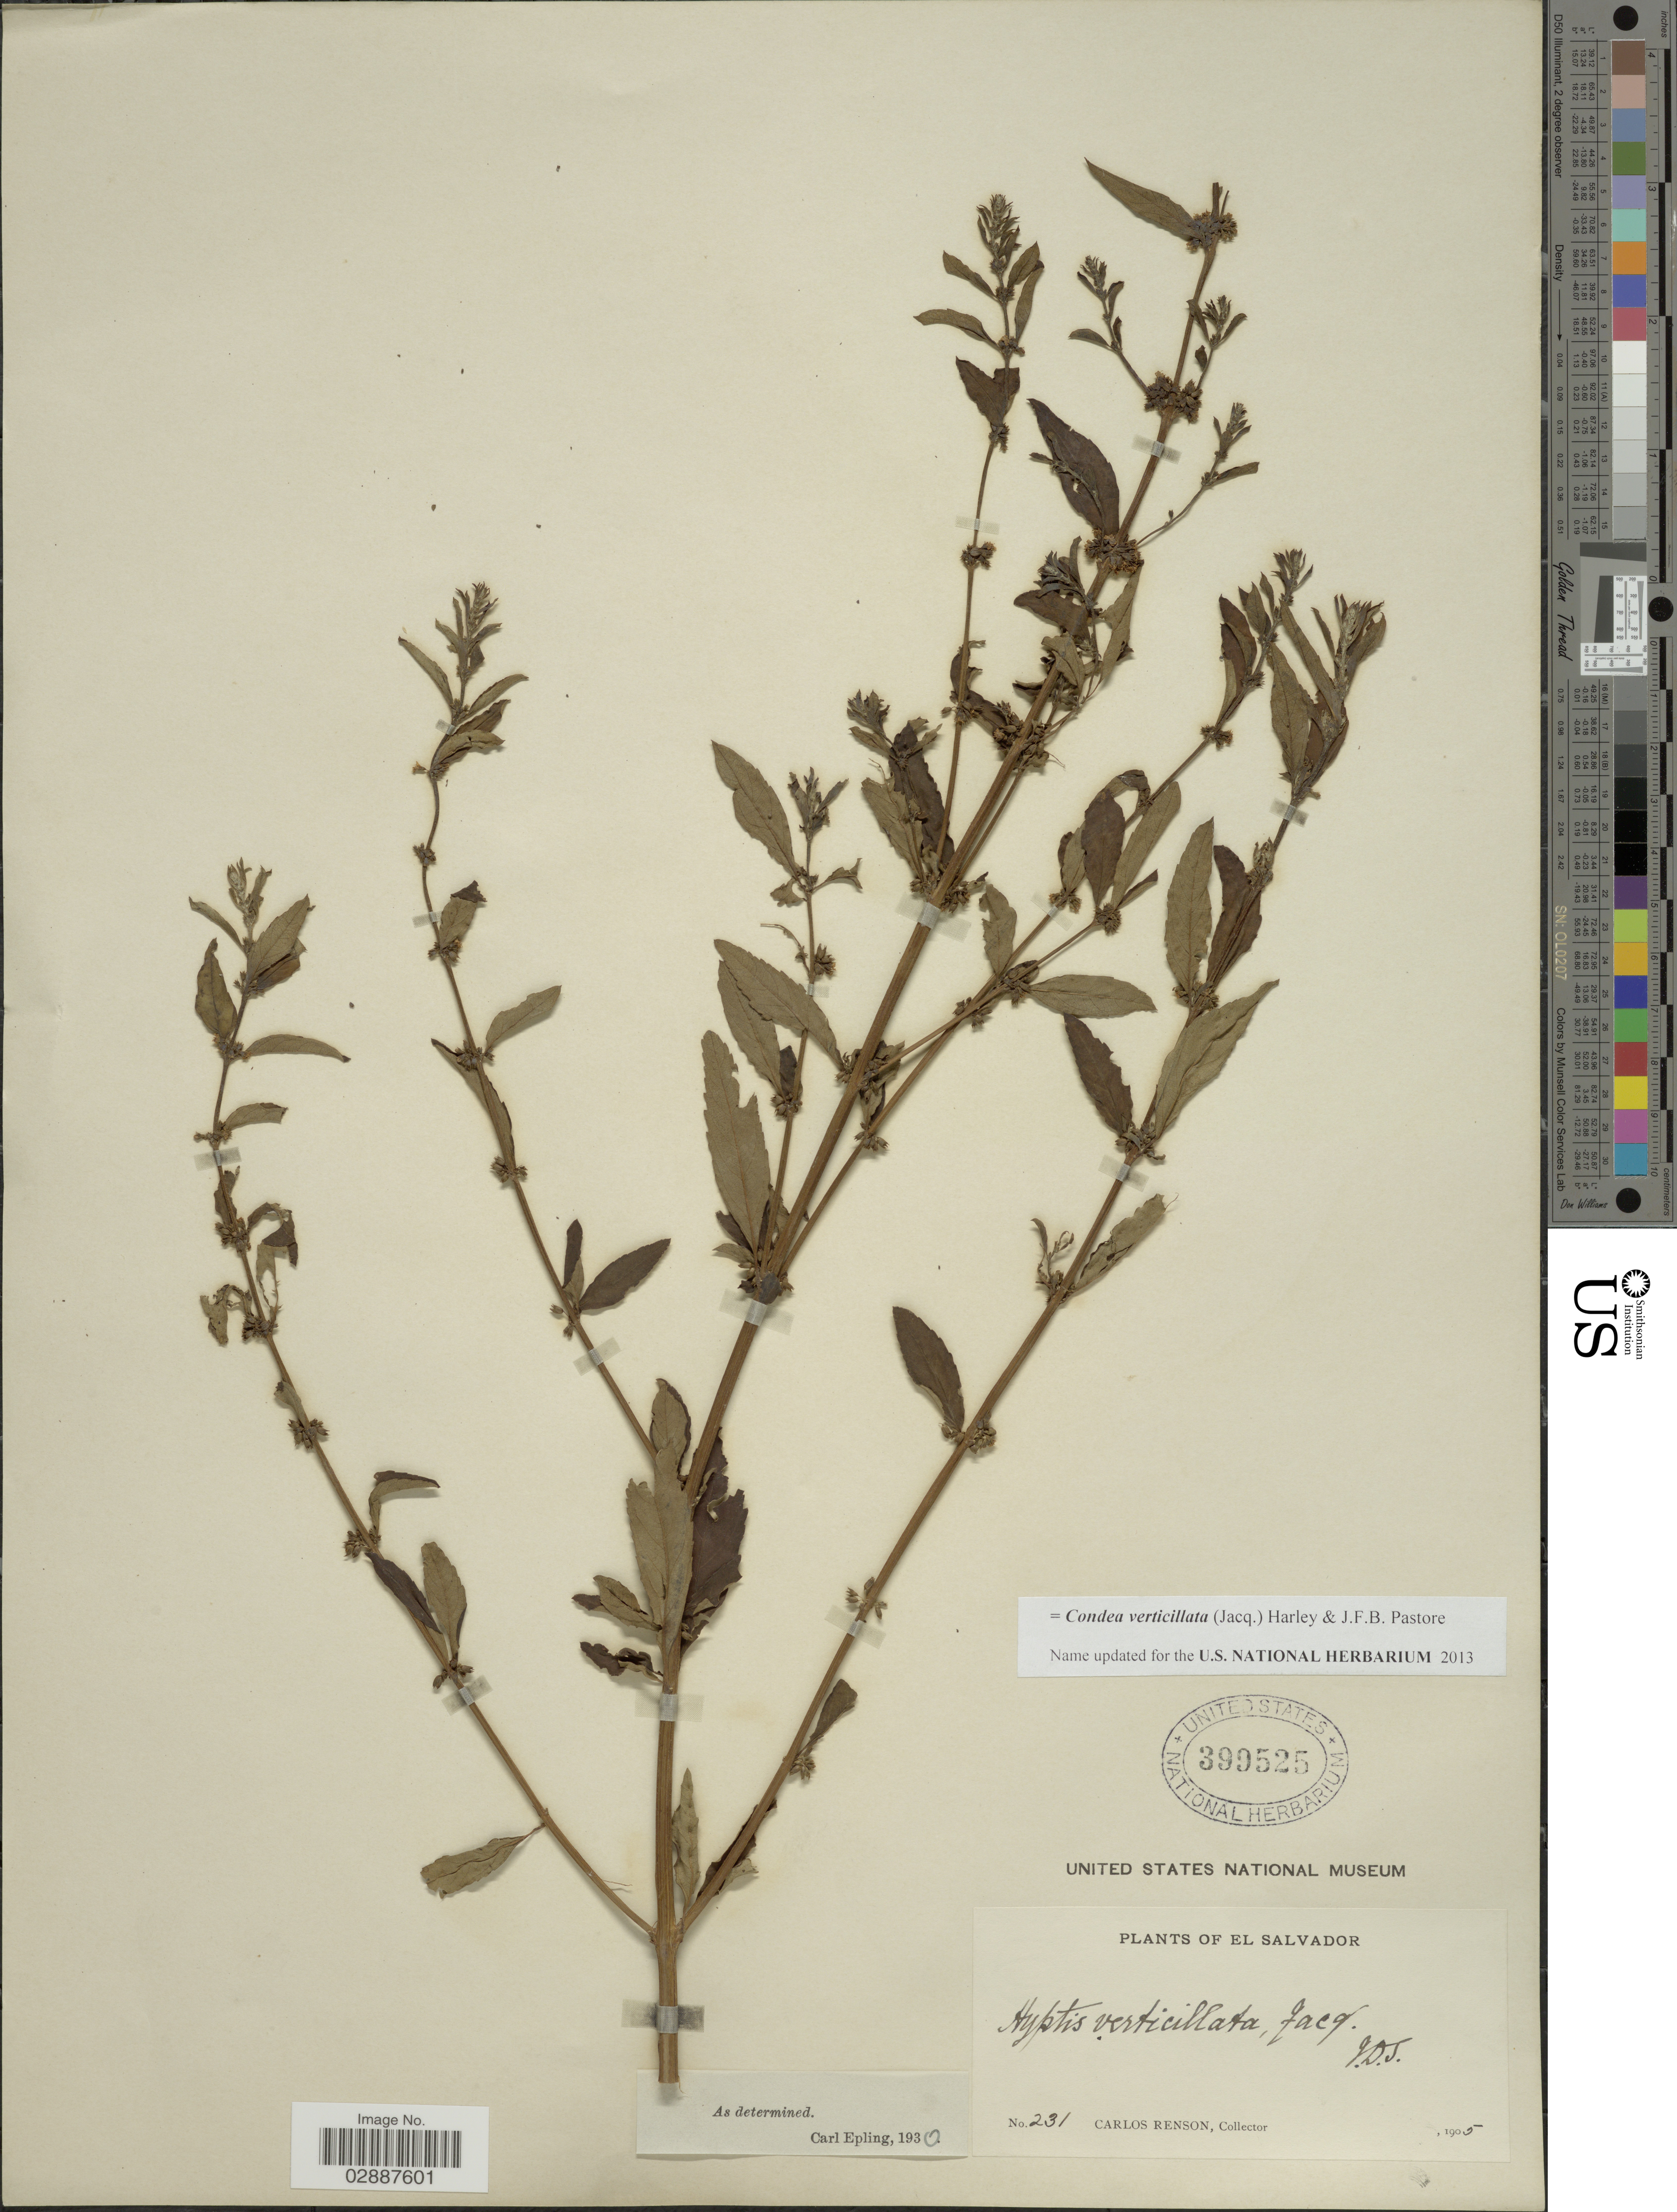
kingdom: Plantae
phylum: Tracheophyta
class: Magnoliopsida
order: Lamiales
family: Lamiaceae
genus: Condea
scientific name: Condea verticillata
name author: (Jacq.) Harley & J.F.B. Pastore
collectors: C. Renson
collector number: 231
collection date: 1905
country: El Salvador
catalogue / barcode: US 399525